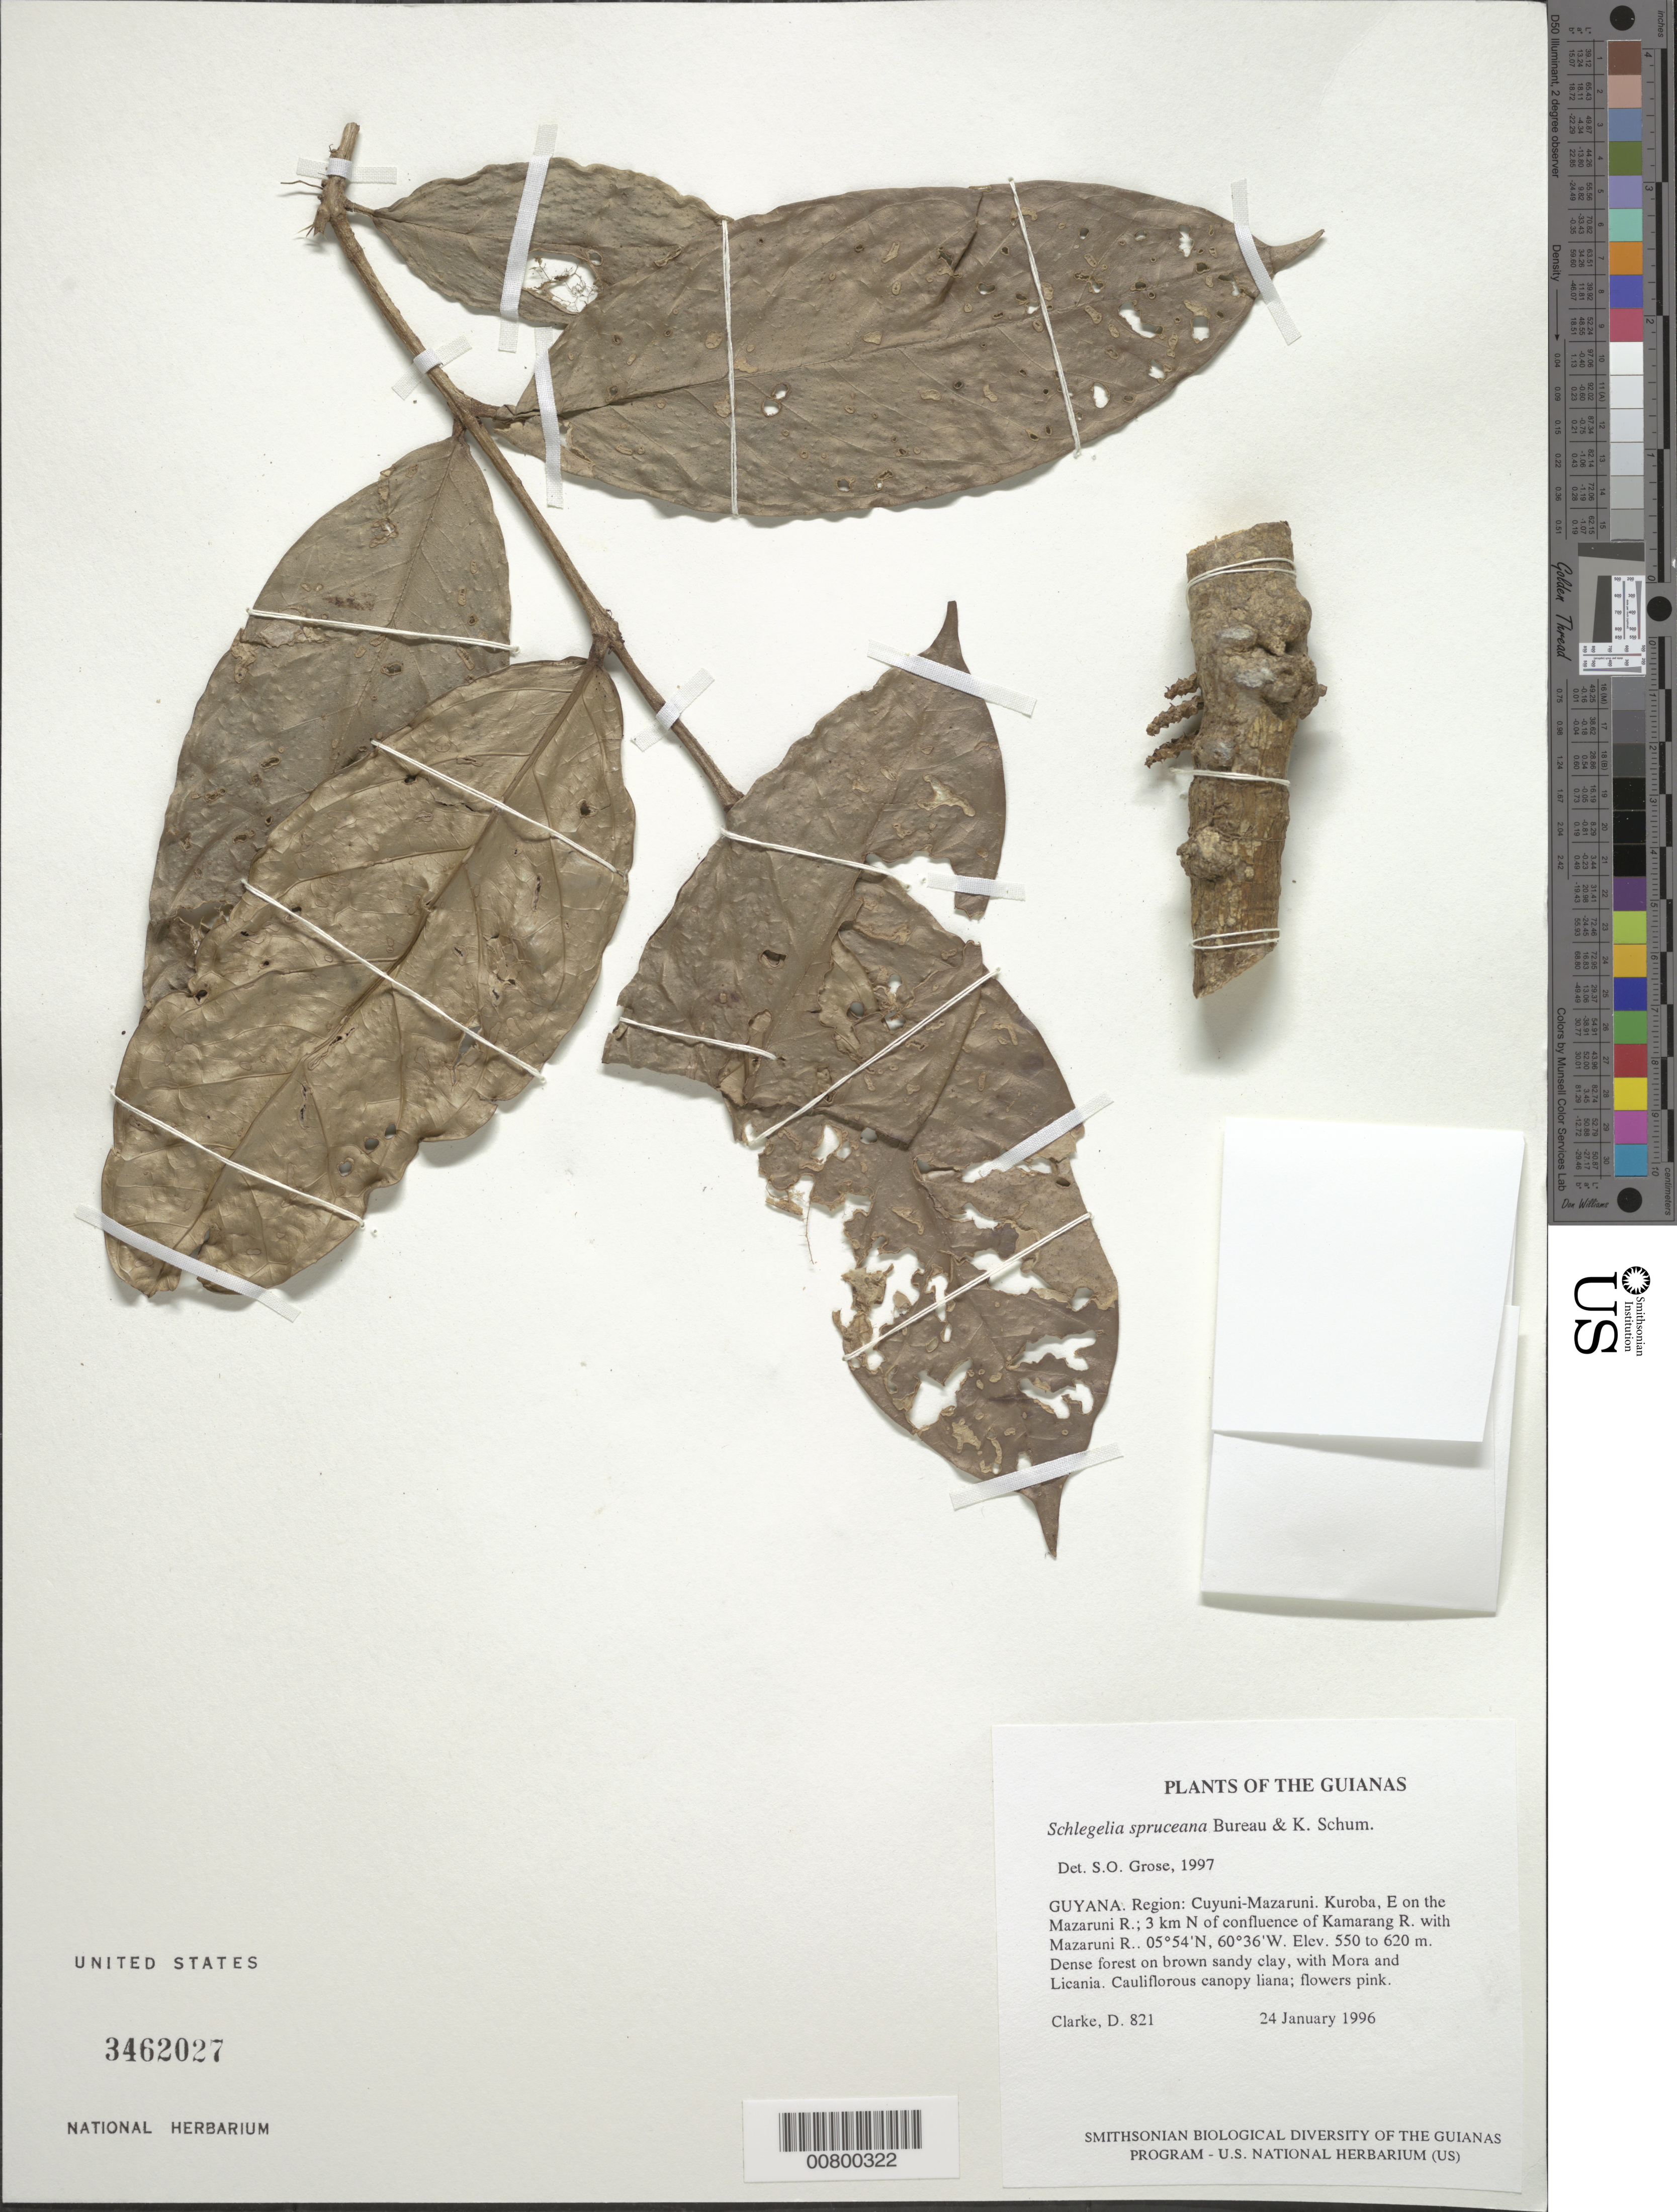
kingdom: Plantae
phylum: Tracheophyta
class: Magnoliopsida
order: Lamiales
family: Schlegeliaceae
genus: Schlegelia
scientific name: Schlegelia spruceana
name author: Bureau & K. Schum.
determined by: Grose, S. O.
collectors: H. D. Clarke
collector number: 821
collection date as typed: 24 January 1996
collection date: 1996-01-24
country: Guyana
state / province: Cuyuni-Mazaruni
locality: Kuroba, E on the Mazaruni R.; 3 km N of confluence of Kamarang R. with Mazaruni R.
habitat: Dense forest on brown sandy clay, with Mora and Licania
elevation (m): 550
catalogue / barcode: US 3462027